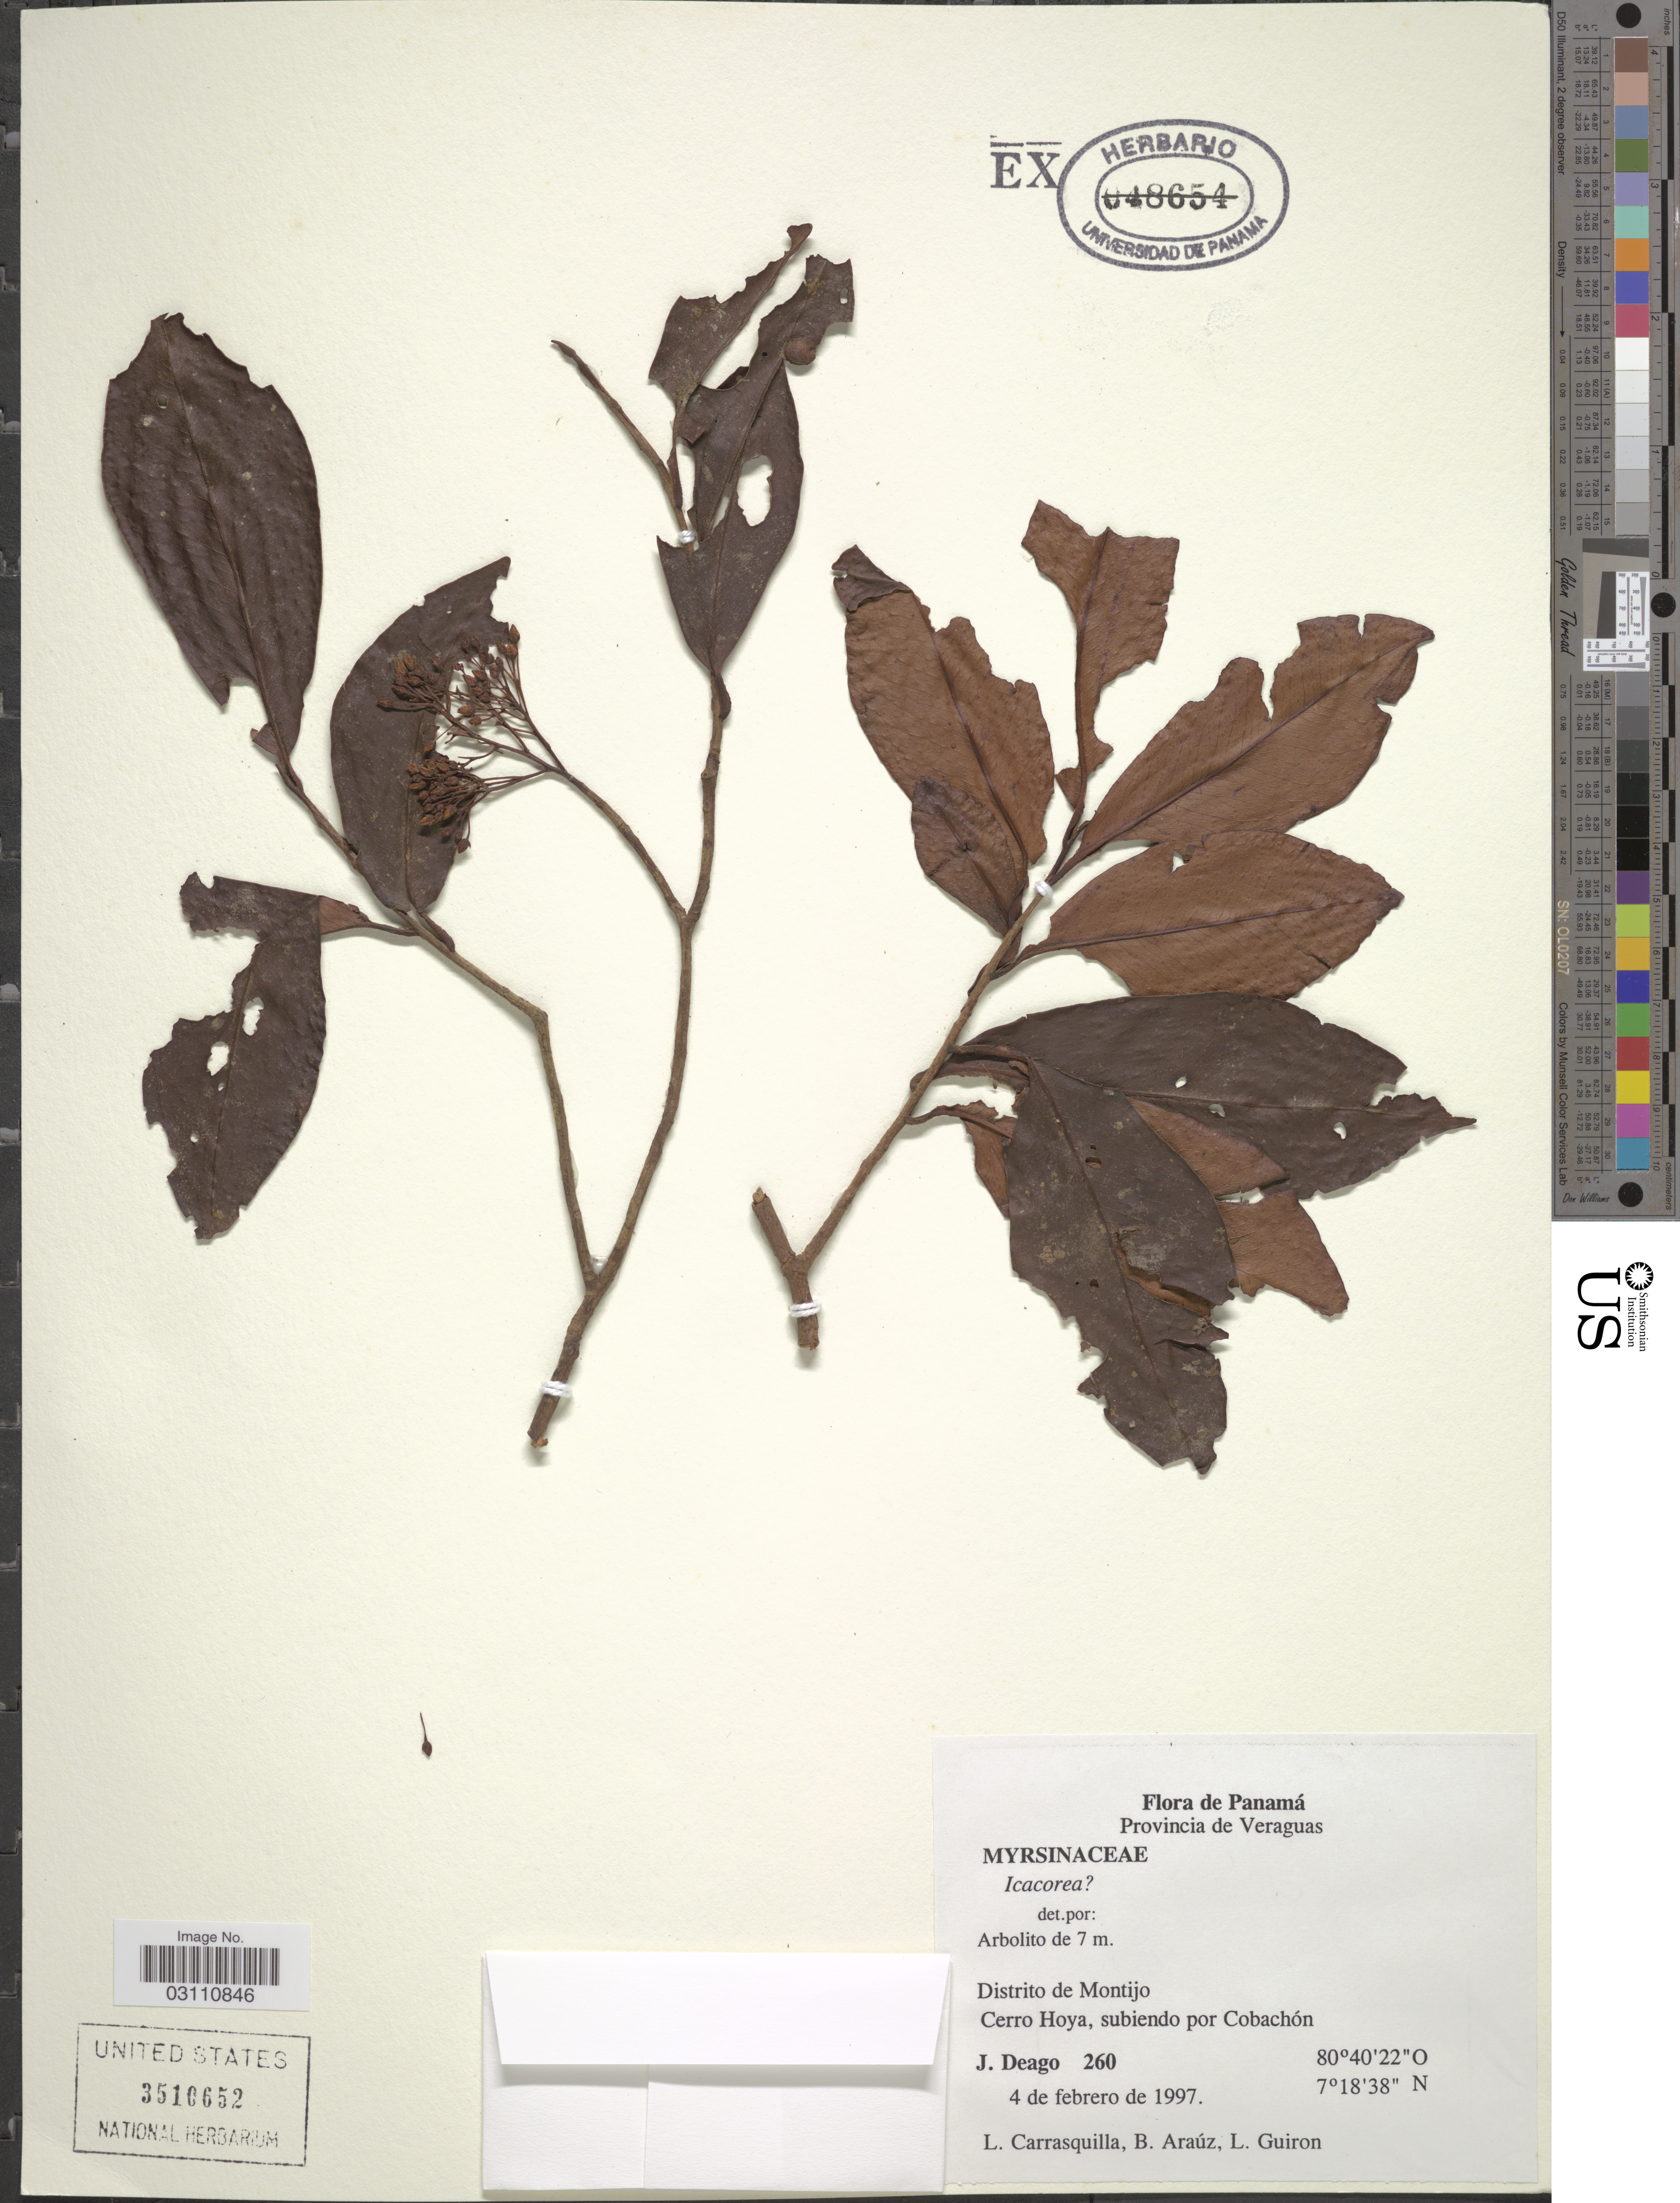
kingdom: Plantae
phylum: Tracheophyta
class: Magnoliopsida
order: Ericales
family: Primulaceae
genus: Ardisia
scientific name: Ardisia sp.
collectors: J. Deago, L. Carrasquilla, B. Araúz & L. Guiron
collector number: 260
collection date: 1997-02-04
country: Panama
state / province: Veraguas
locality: Distrito de Montijo. Cerro Hoya, subiendo por Cobachón.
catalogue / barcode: US 3510652